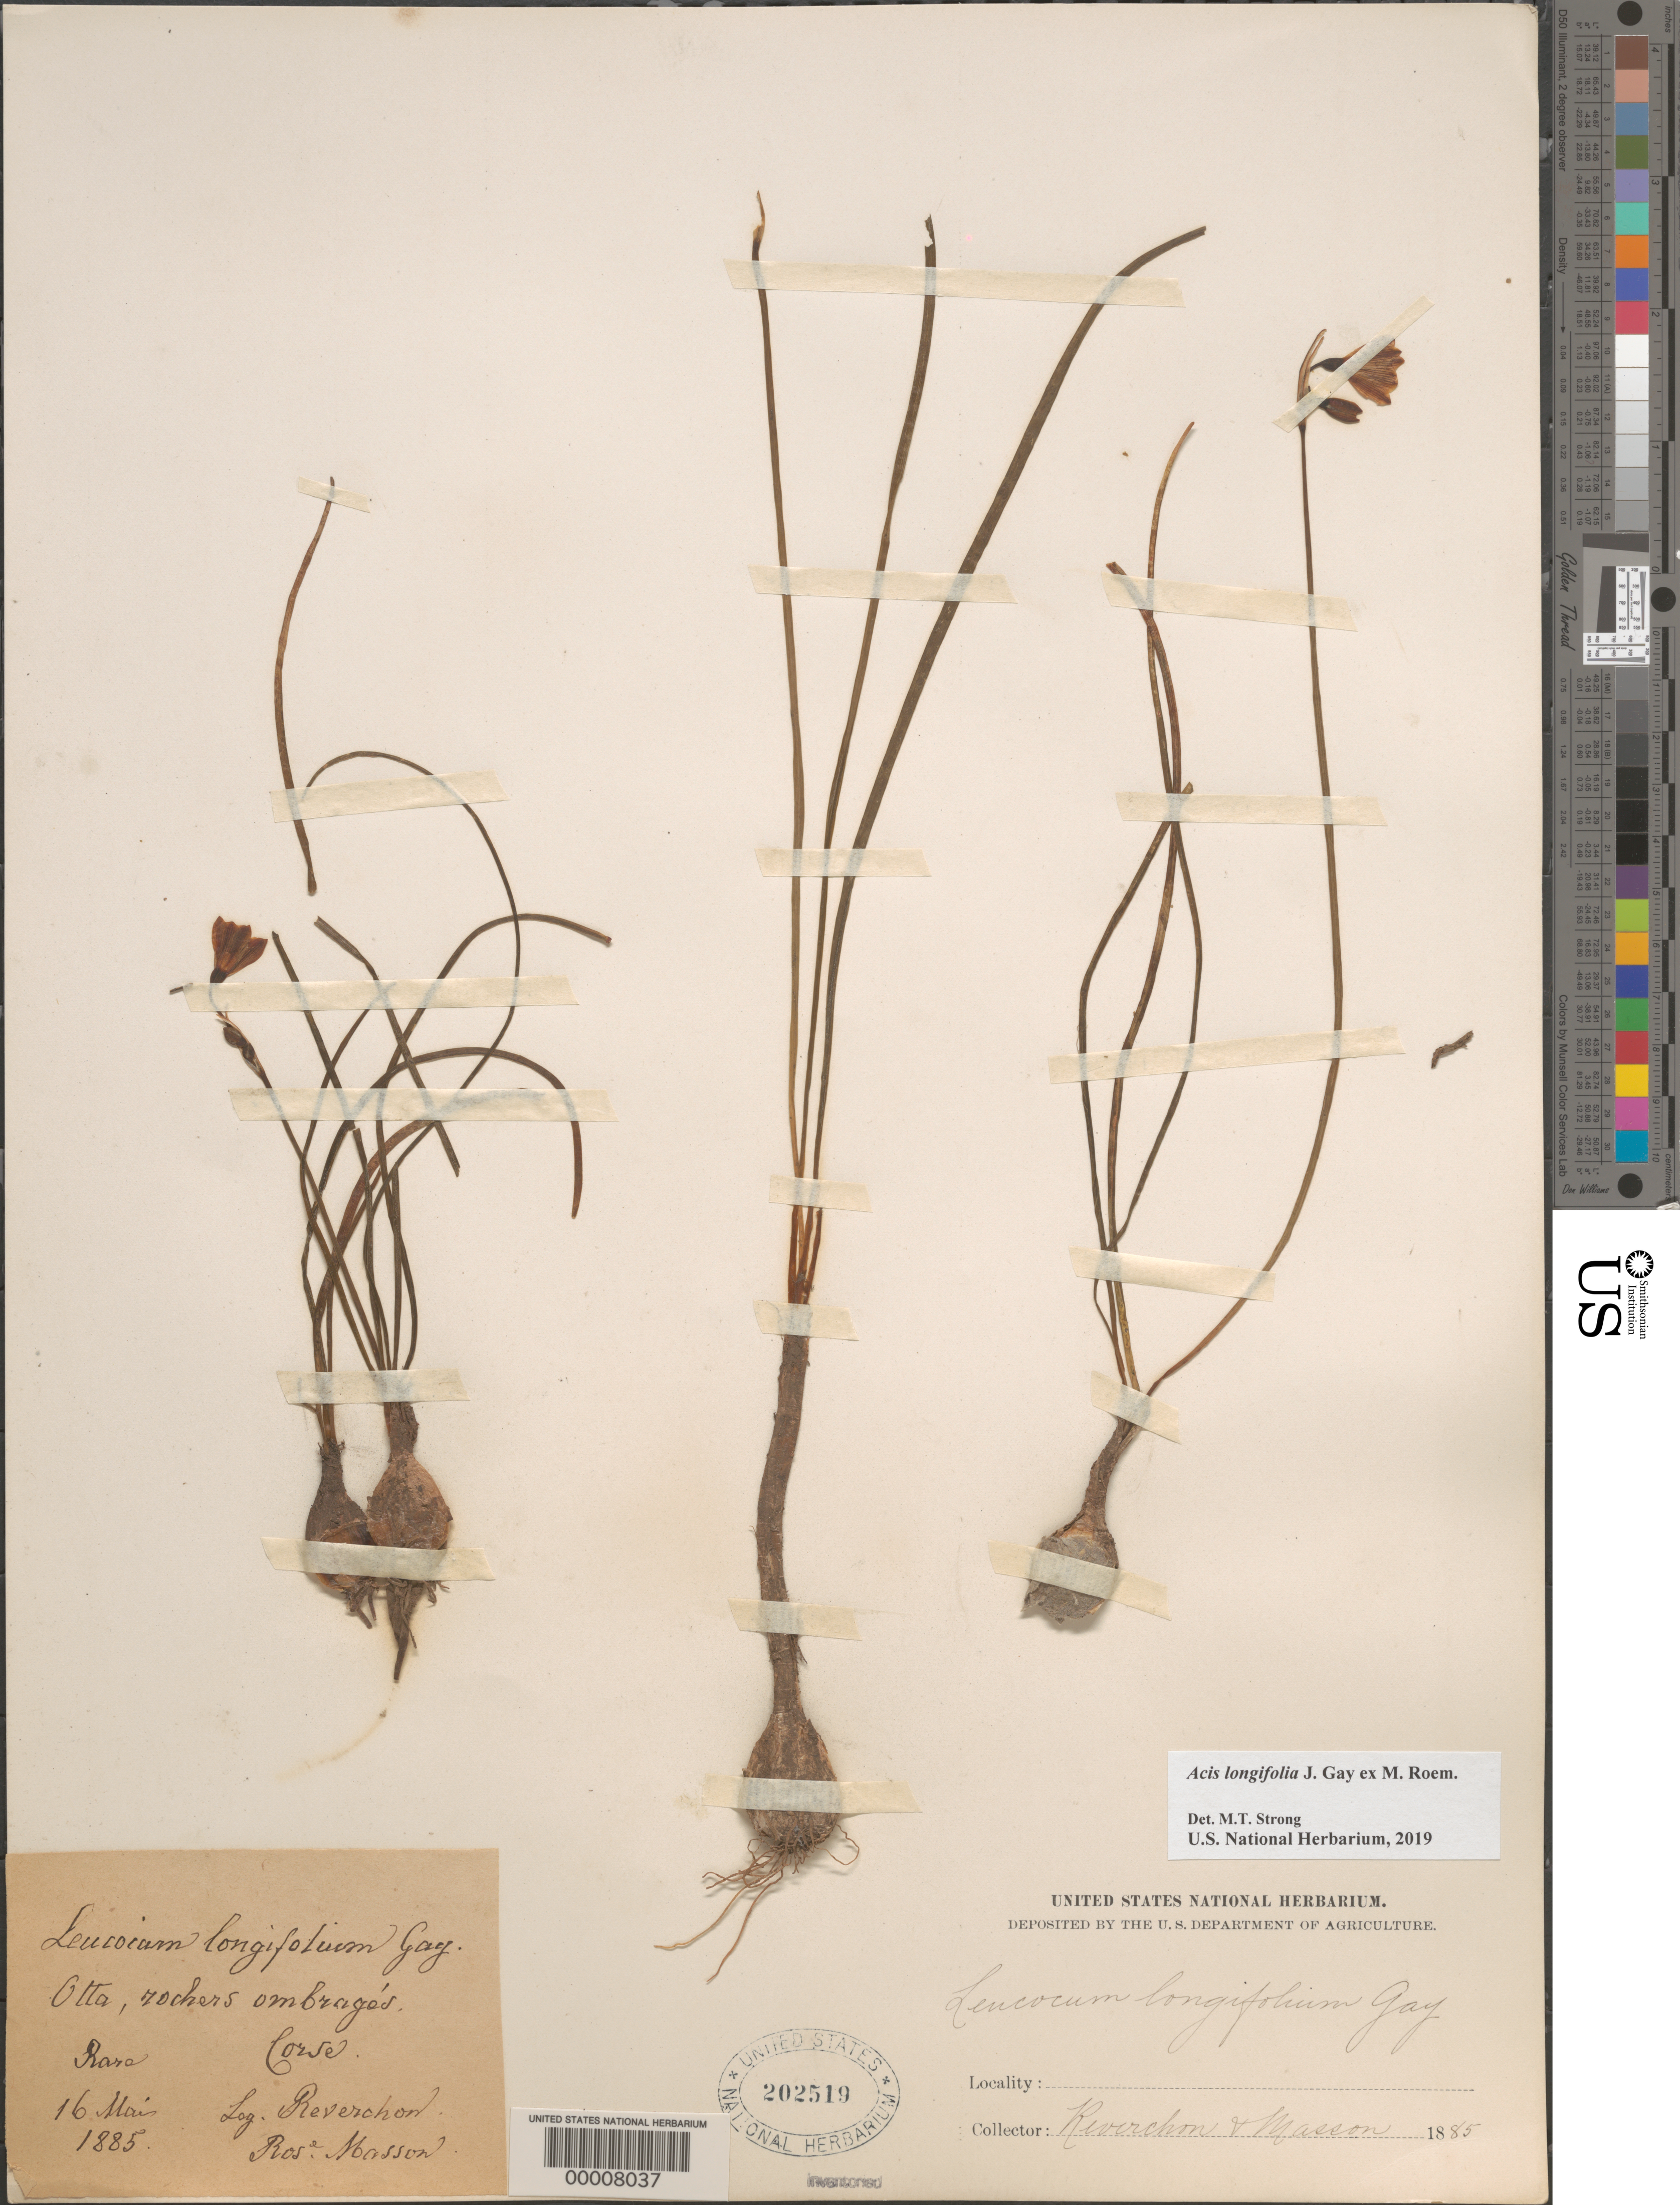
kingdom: Plantae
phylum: Tracheophyta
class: Liliopsida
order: Asparagales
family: Amaryllidaceae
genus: Acis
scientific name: Acis longifolia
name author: J. Gay ex M. Roem.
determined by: Strong, Mark T., (BOT), Smithsonian Institution - National Museum of Natural History (UNITED STATES)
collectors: E. Reverchon & R. Masson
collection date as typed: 16 May 1885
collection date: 1885-05-16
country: France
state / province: Corsica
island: Corse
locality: Otta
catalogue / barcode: US 202519